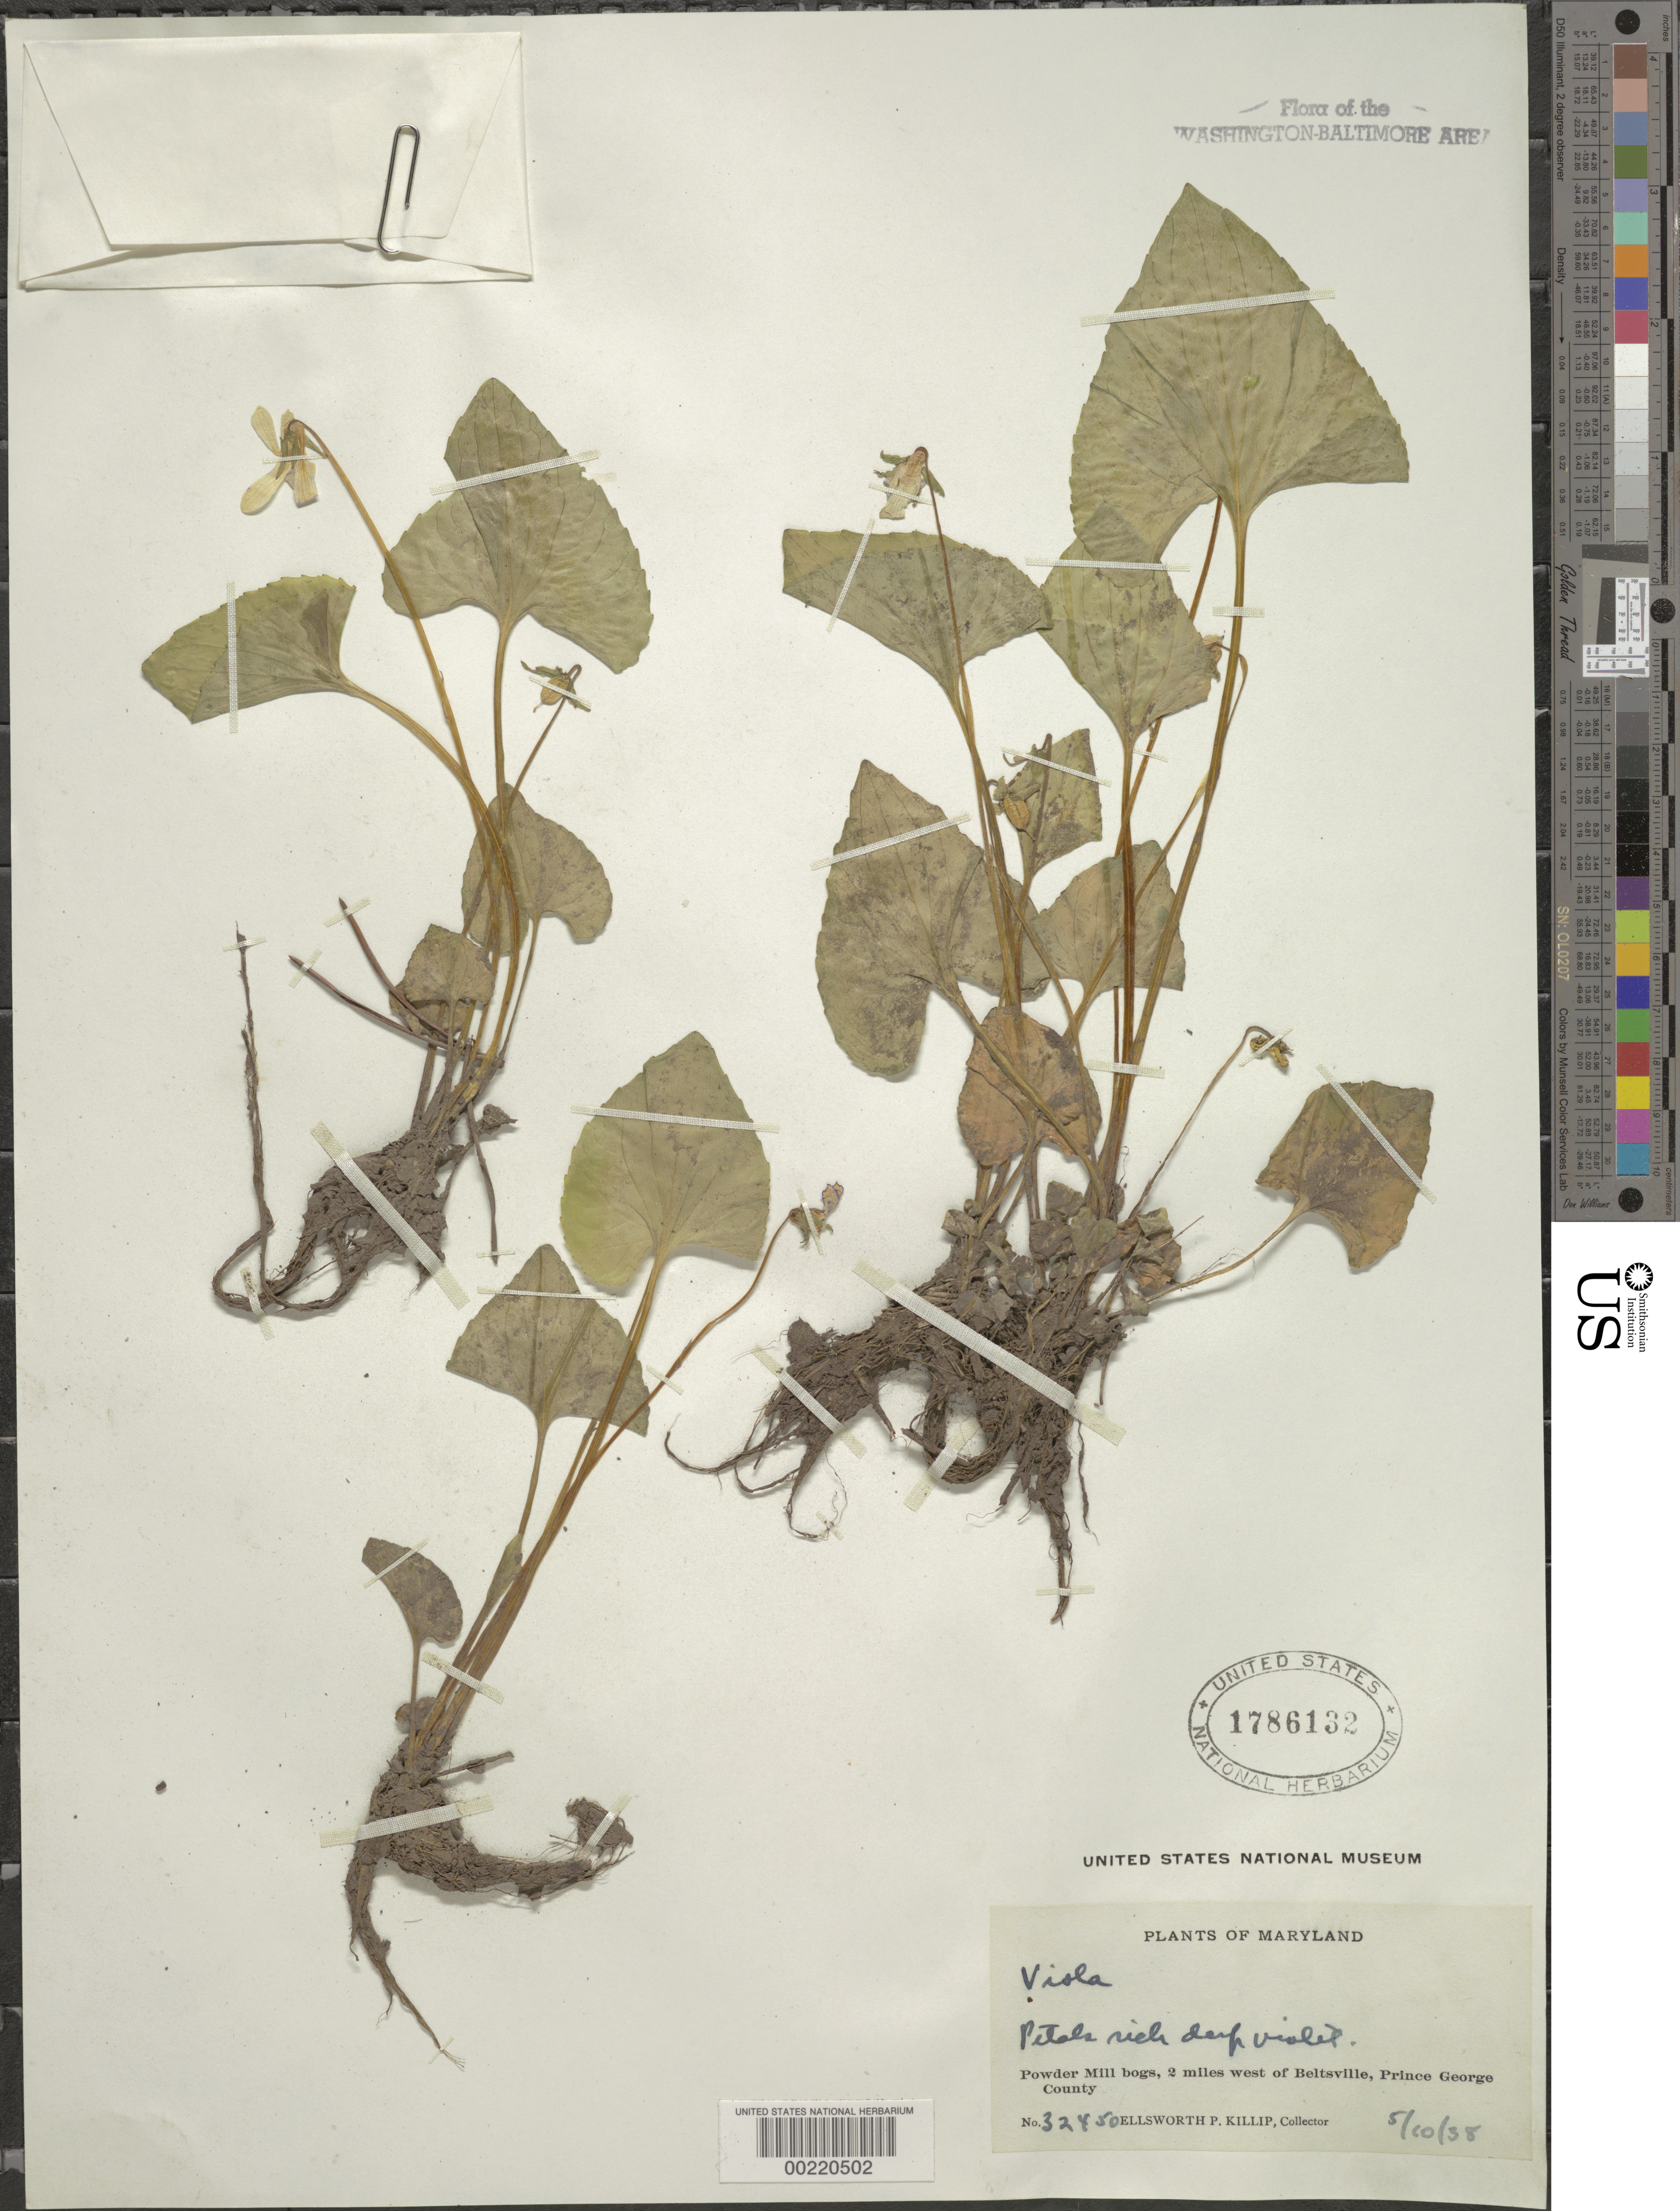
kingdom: Plantae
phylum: Tracheophyta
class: Magnoliopsida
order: Malpighiales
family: Violaceae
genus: Viola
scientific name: Viola sp.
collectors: E. P. Killip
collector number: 32450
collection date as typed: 10 May 1938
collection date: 1938-05-10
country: United States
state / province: Maryland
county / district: Prince George's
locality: Powder Mill Bogs, west of Beltsville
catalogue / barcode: US 1786132